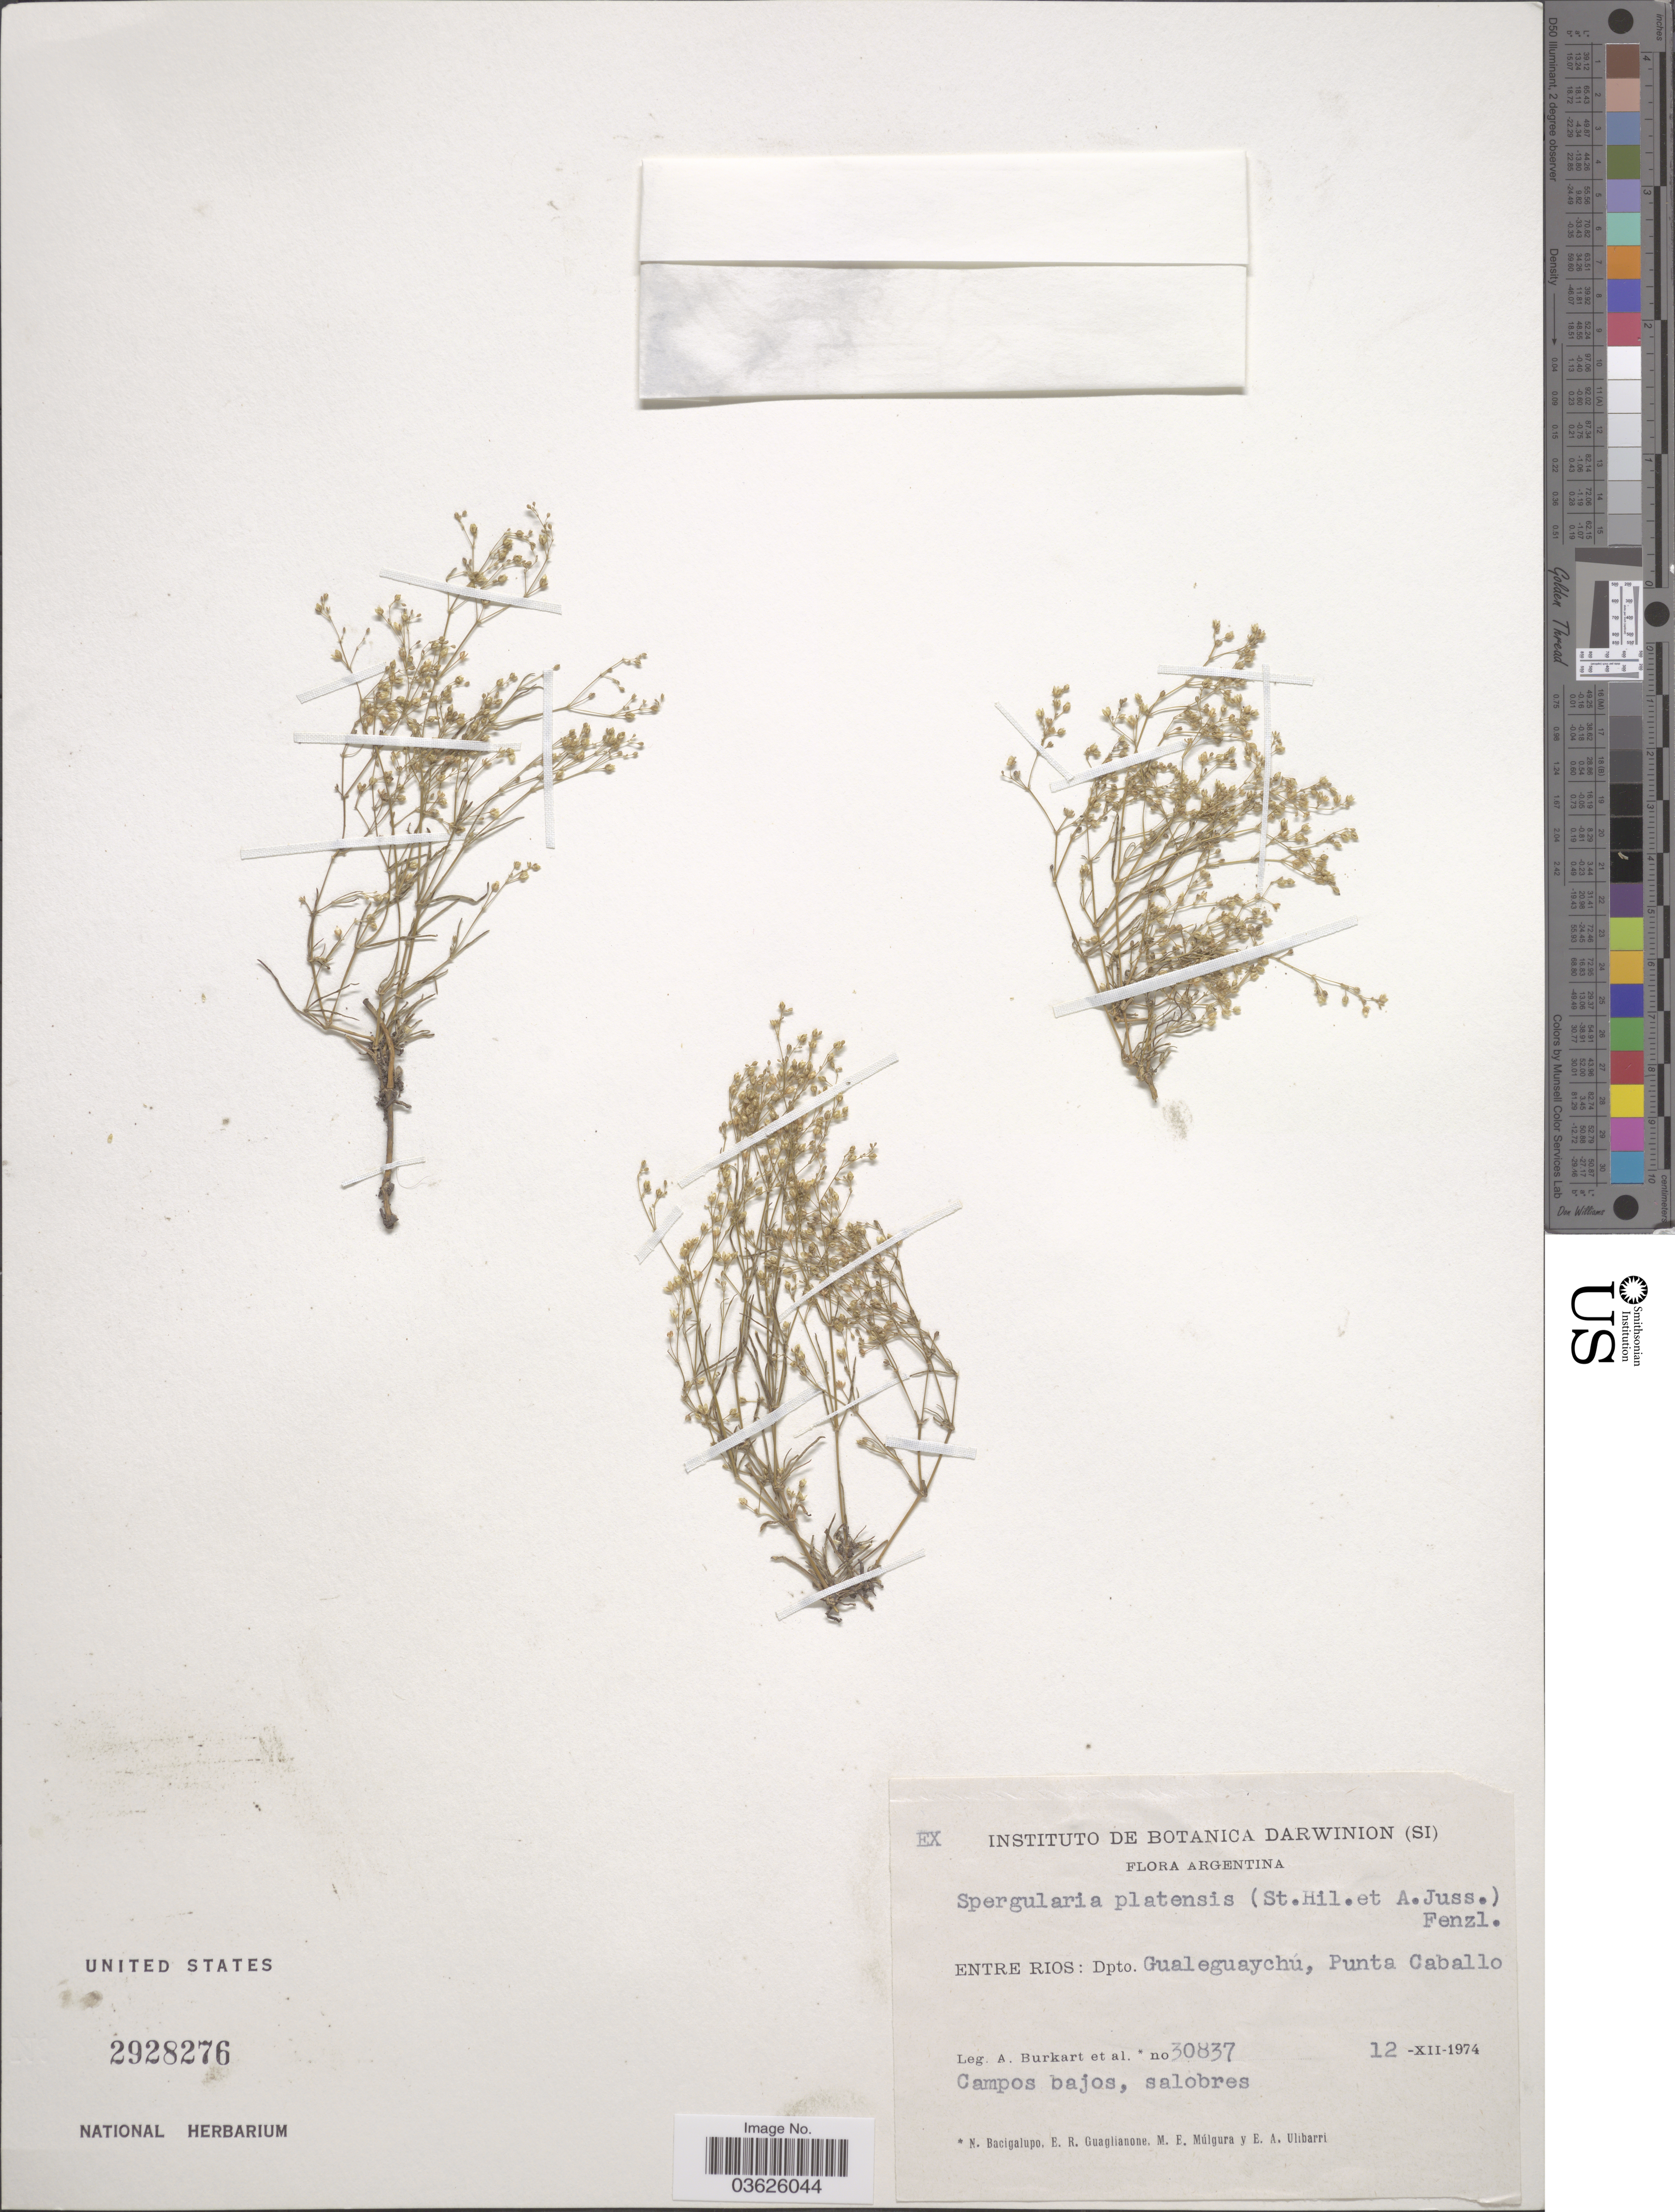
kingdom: Plantae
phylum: Tracheophyta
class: Magnoliopsida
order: Caryophyllales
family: Caryophyllaceae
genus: Spergularia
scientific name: Spergularia platensis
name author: (Cambess.) Fenzl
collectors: A. E. Burkart, N. M. Bacigalupo, E. R. Guaglianone, M. E. Múlgura & E. A. Ulibarri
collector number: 30837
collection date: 1974-12-12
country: Argentina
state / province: Entre Rios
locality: Dpto. Gualeguaychu, Punta Caballo.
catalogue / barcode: US 2928276